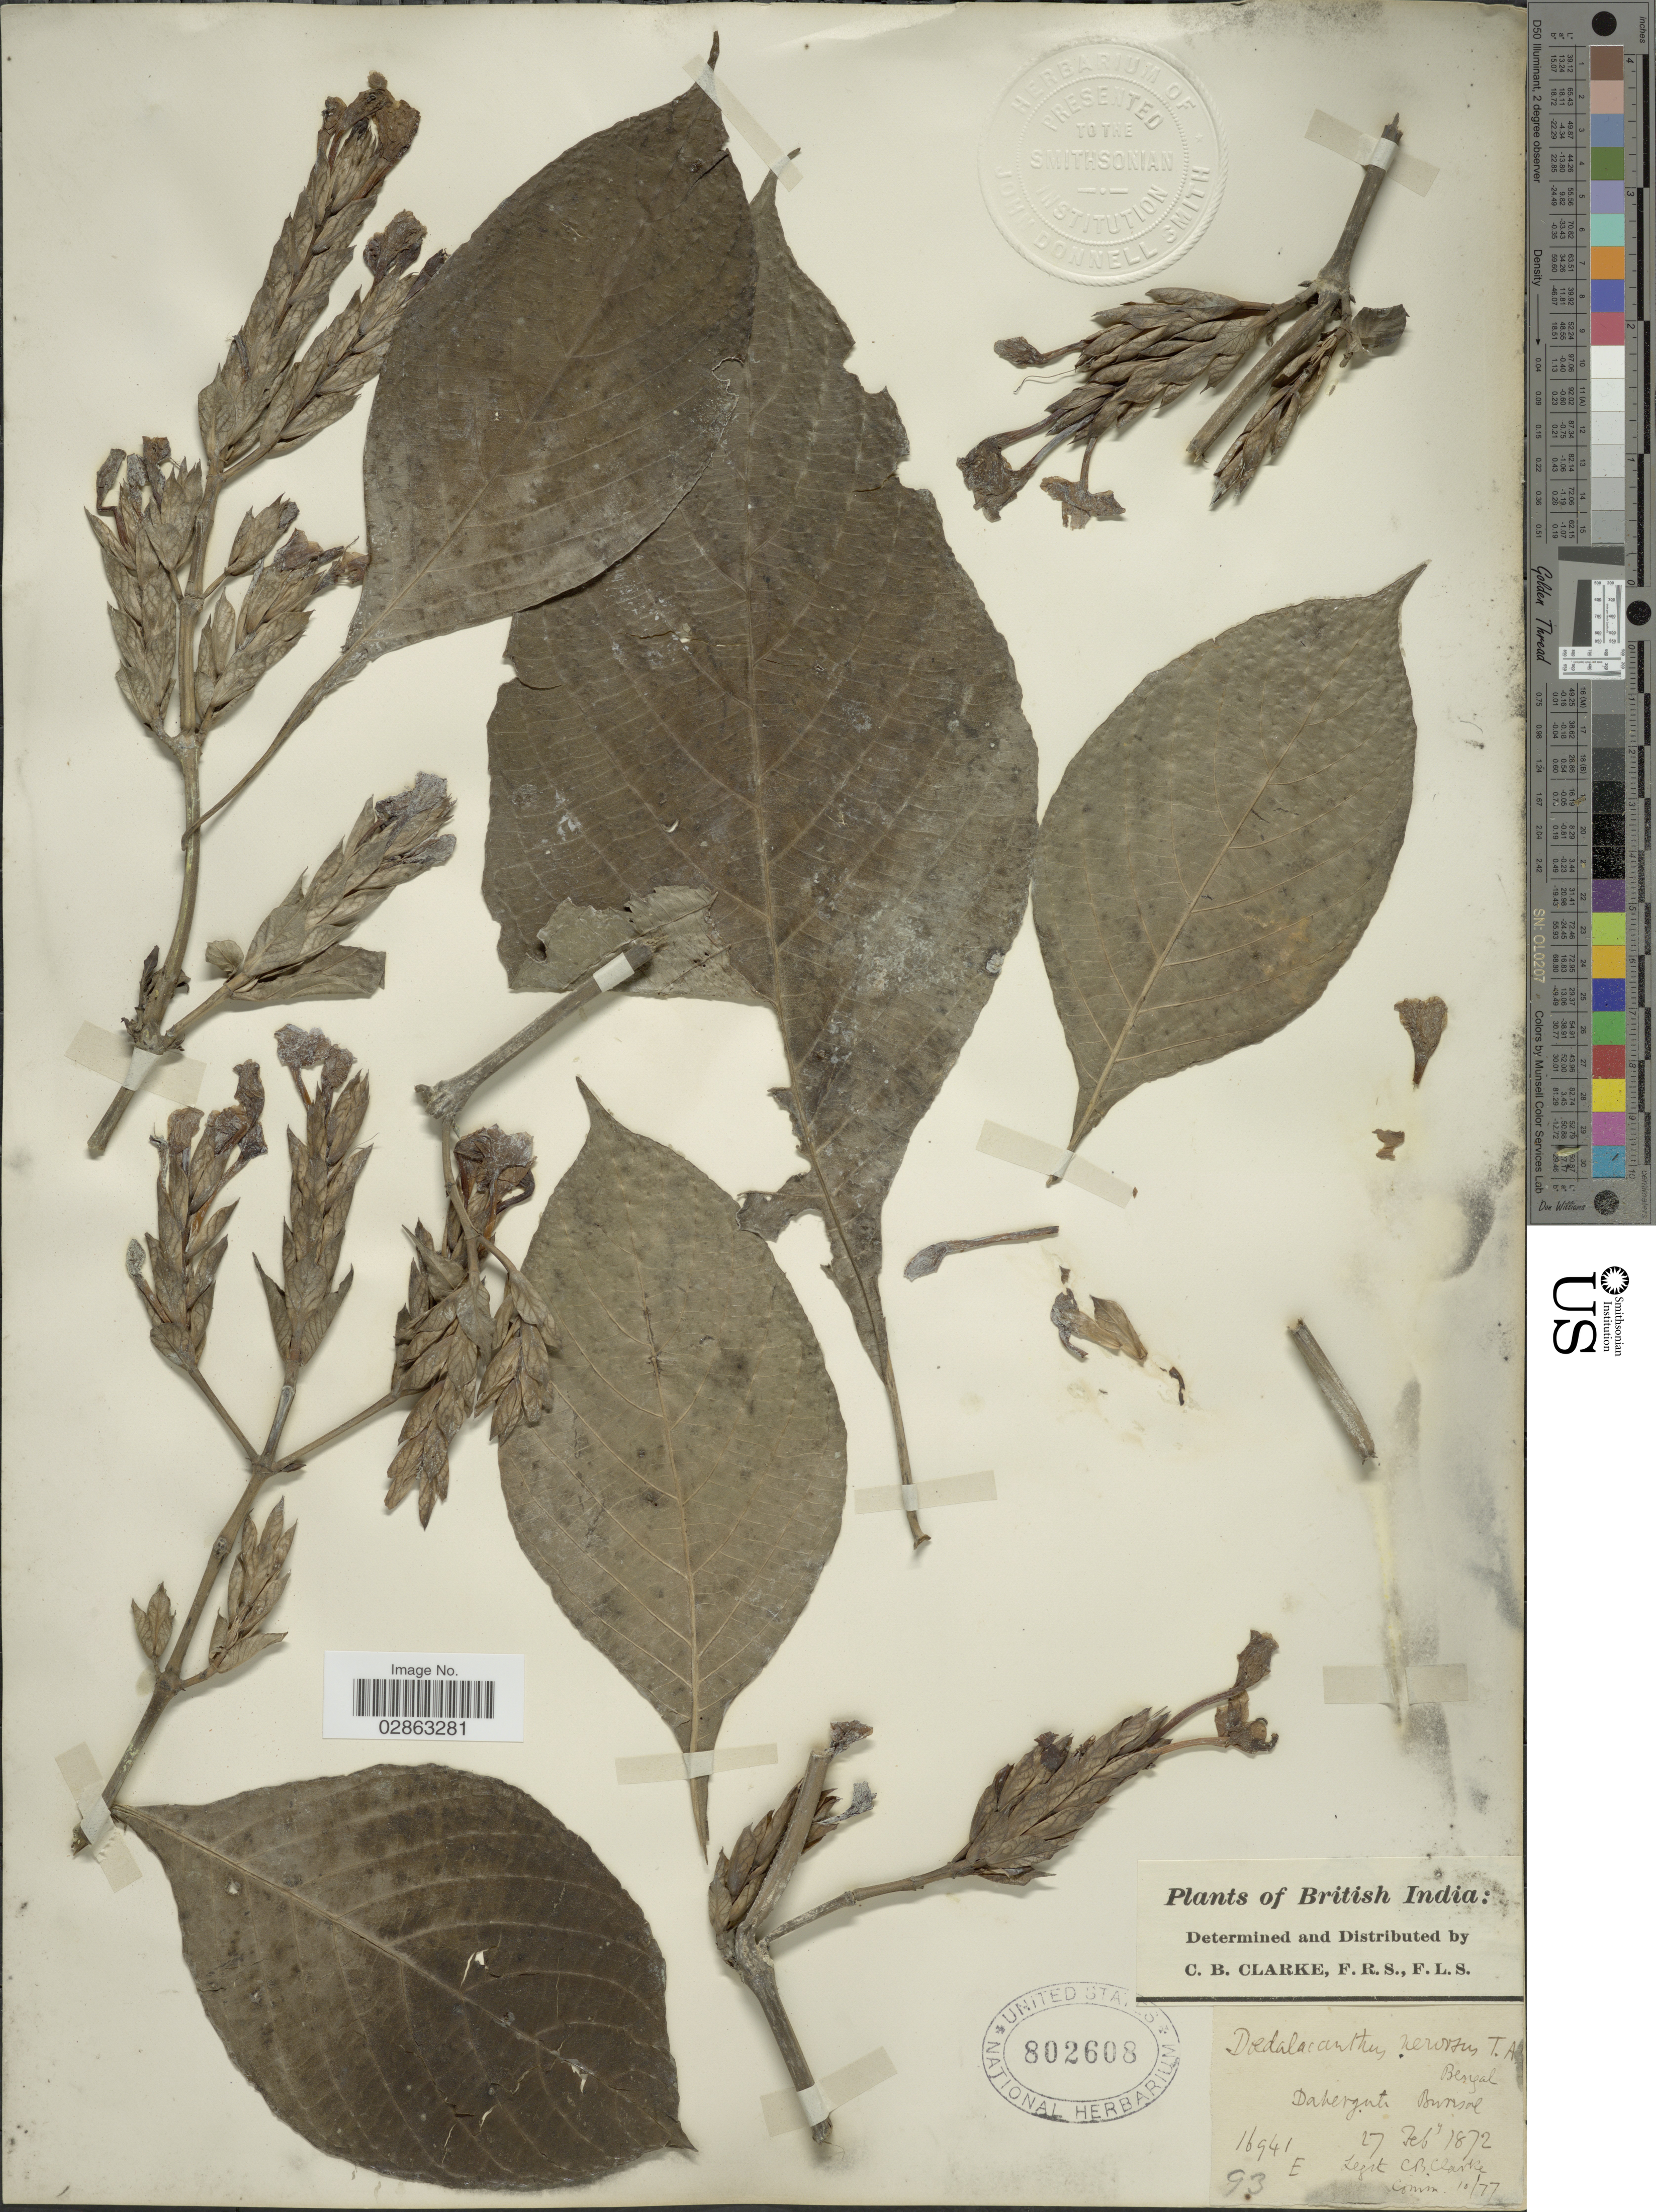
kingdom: Plantae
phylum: Tracheophyta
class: Magnoliopsida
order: Lamiales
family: Acanthaceae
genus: Eranthemum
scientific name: Eranthemum pulchellum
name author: Andrews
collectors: C. B. Clarke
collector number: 16941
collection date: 1872-02-17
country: India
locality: British India. Dakerhuti Burisal.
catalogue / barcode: US 802608